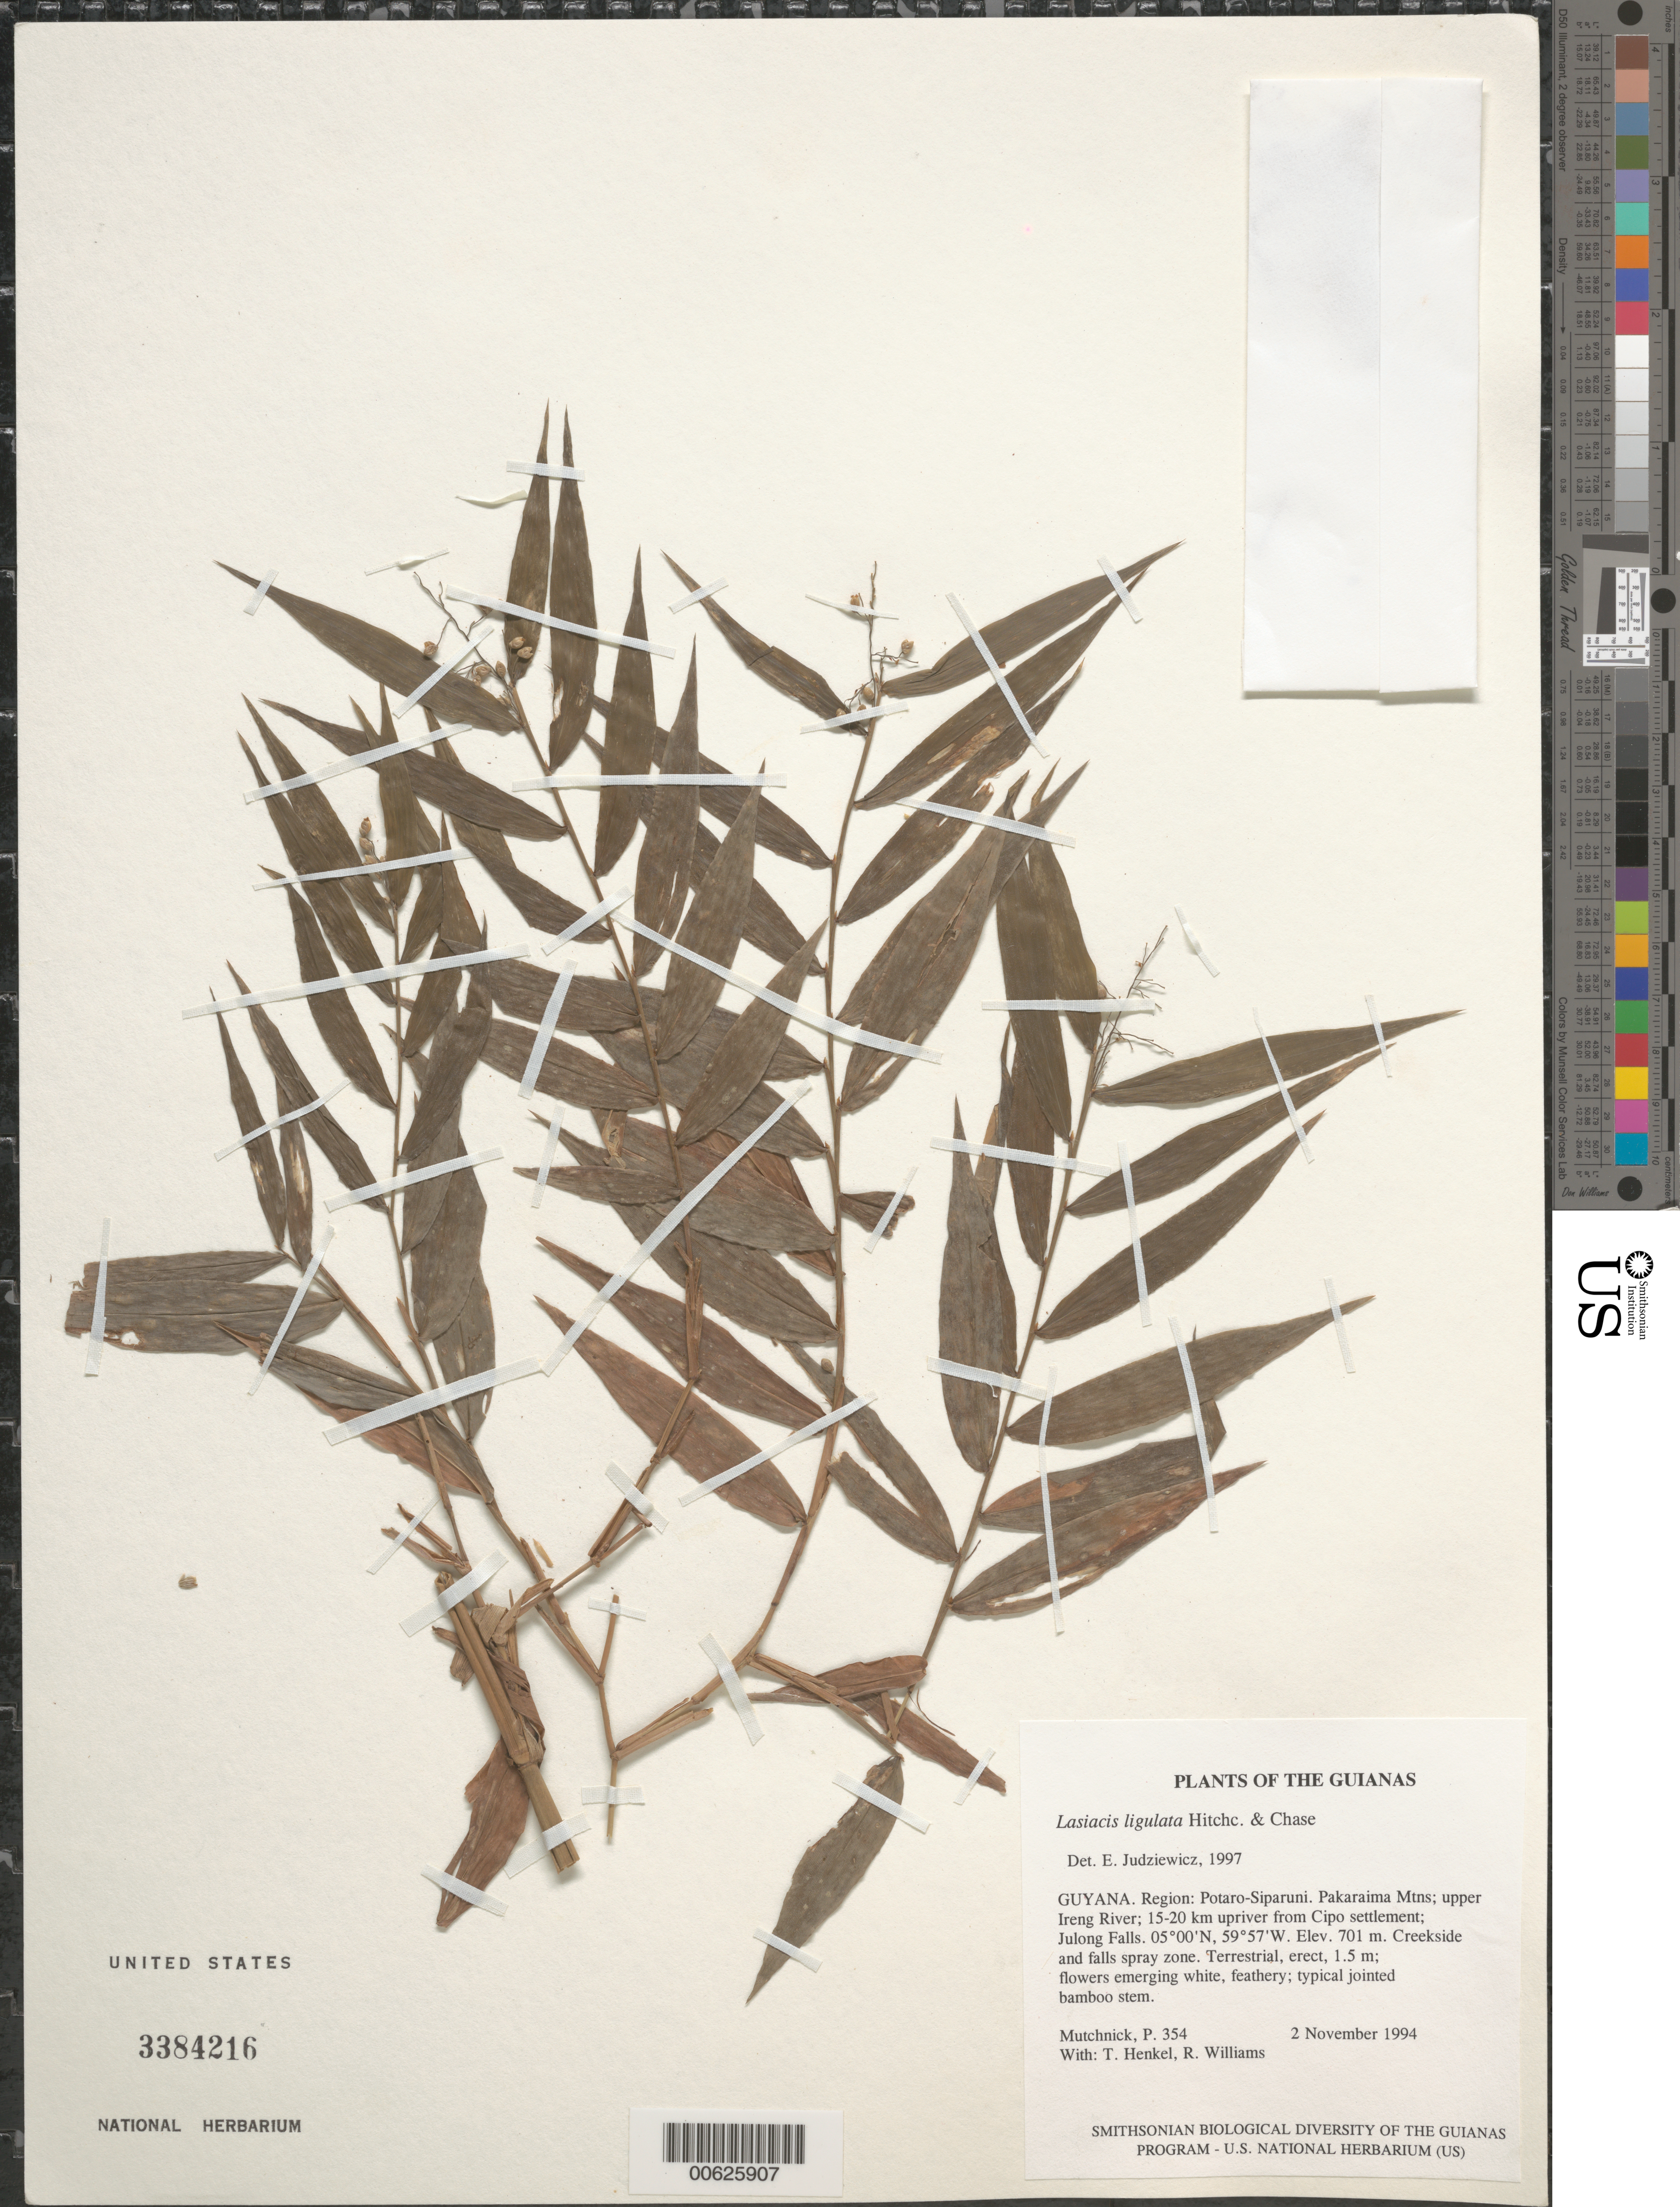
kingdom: Plantae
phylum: Tracheophyta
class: Liliopsida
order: Poales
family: Poaceae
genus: Lasiacis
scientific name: Lasiacis ligulata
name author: Hitchc. & Chase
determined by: Judziewicz, E. J.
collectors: P. Mutchnick, T. Henkel & R. Williams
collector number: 354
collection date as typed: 2 November 1994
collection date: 1994-11-02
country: Guyana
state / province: Potaro-Siparuni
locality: Pakaraima Mtns; upper Ireng River; 15-20 km upriver from Cipo settlement; Julong Falls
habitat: Creekside and falls spray zone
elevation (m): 701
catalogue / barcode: US 3384216